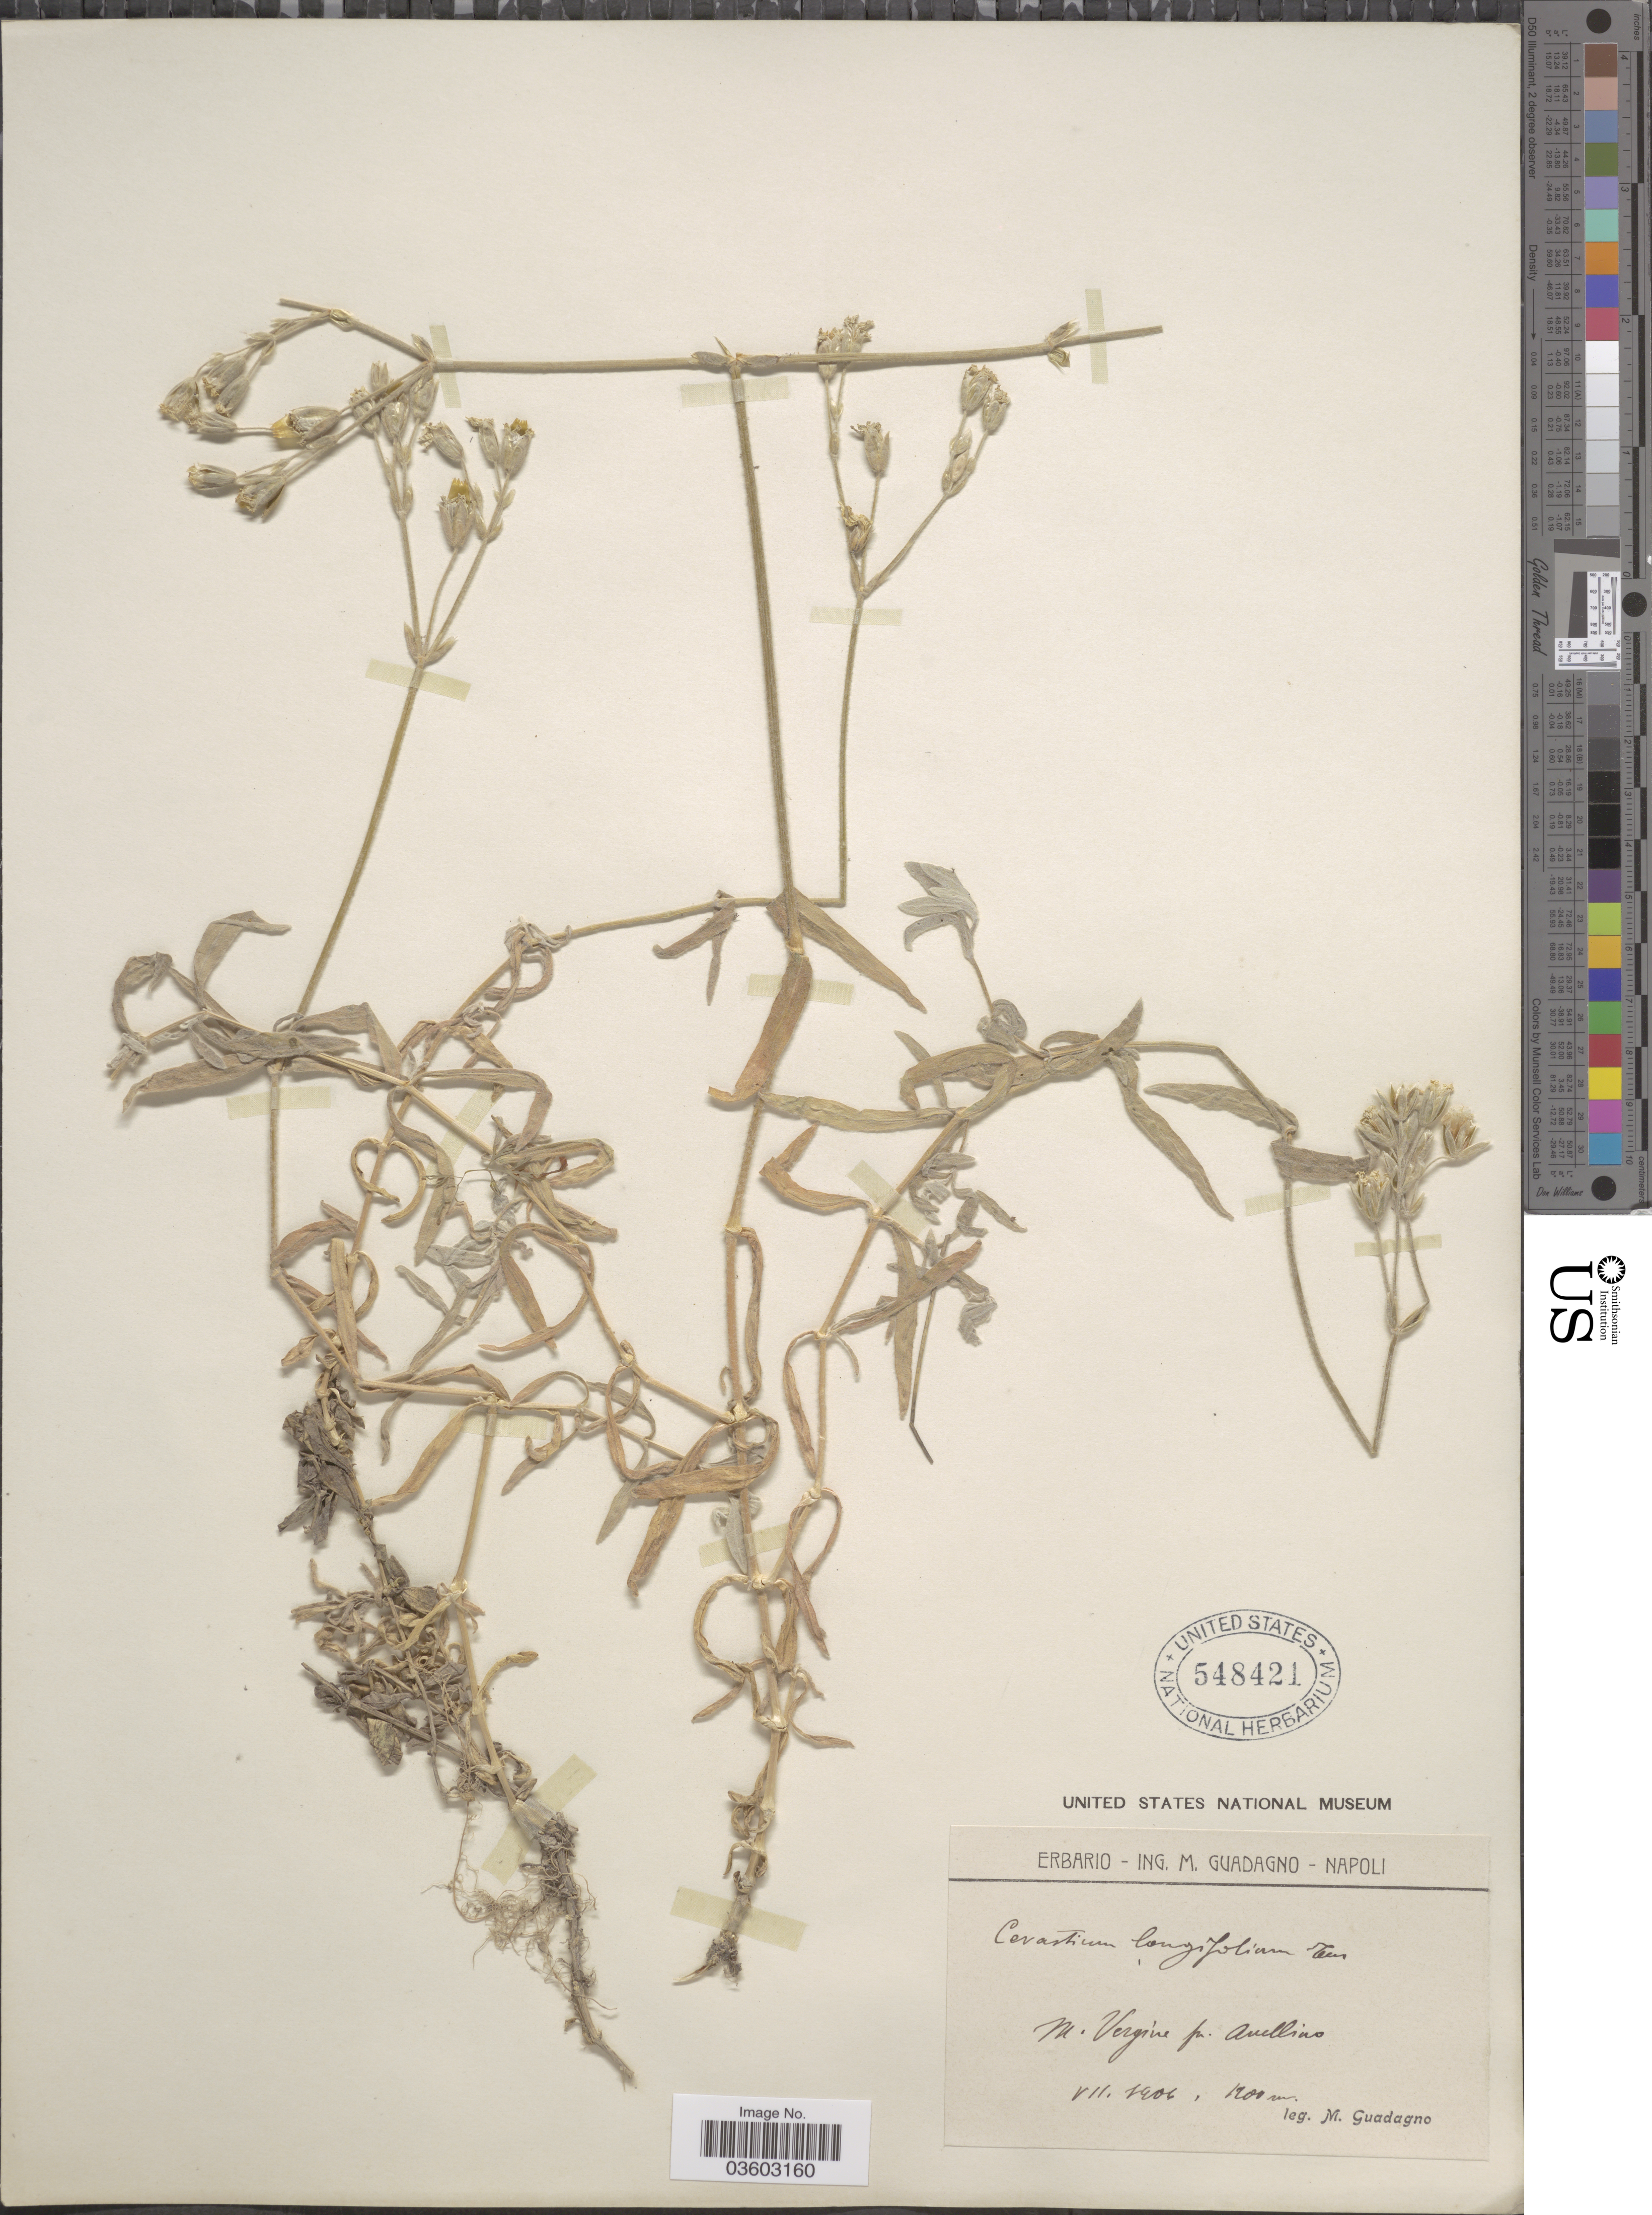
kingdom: Plantae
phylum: Tracheophyta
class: Magnoliopsida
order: Caryophyllales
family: Caryophyllaceae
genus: Cerastium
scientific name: Cerastium longifolium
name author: Willd.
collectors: M. Guadagno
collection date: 1906-07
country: Italy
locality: M. Vergine pr. Avellino.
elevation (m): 1200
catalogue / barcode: US 548421